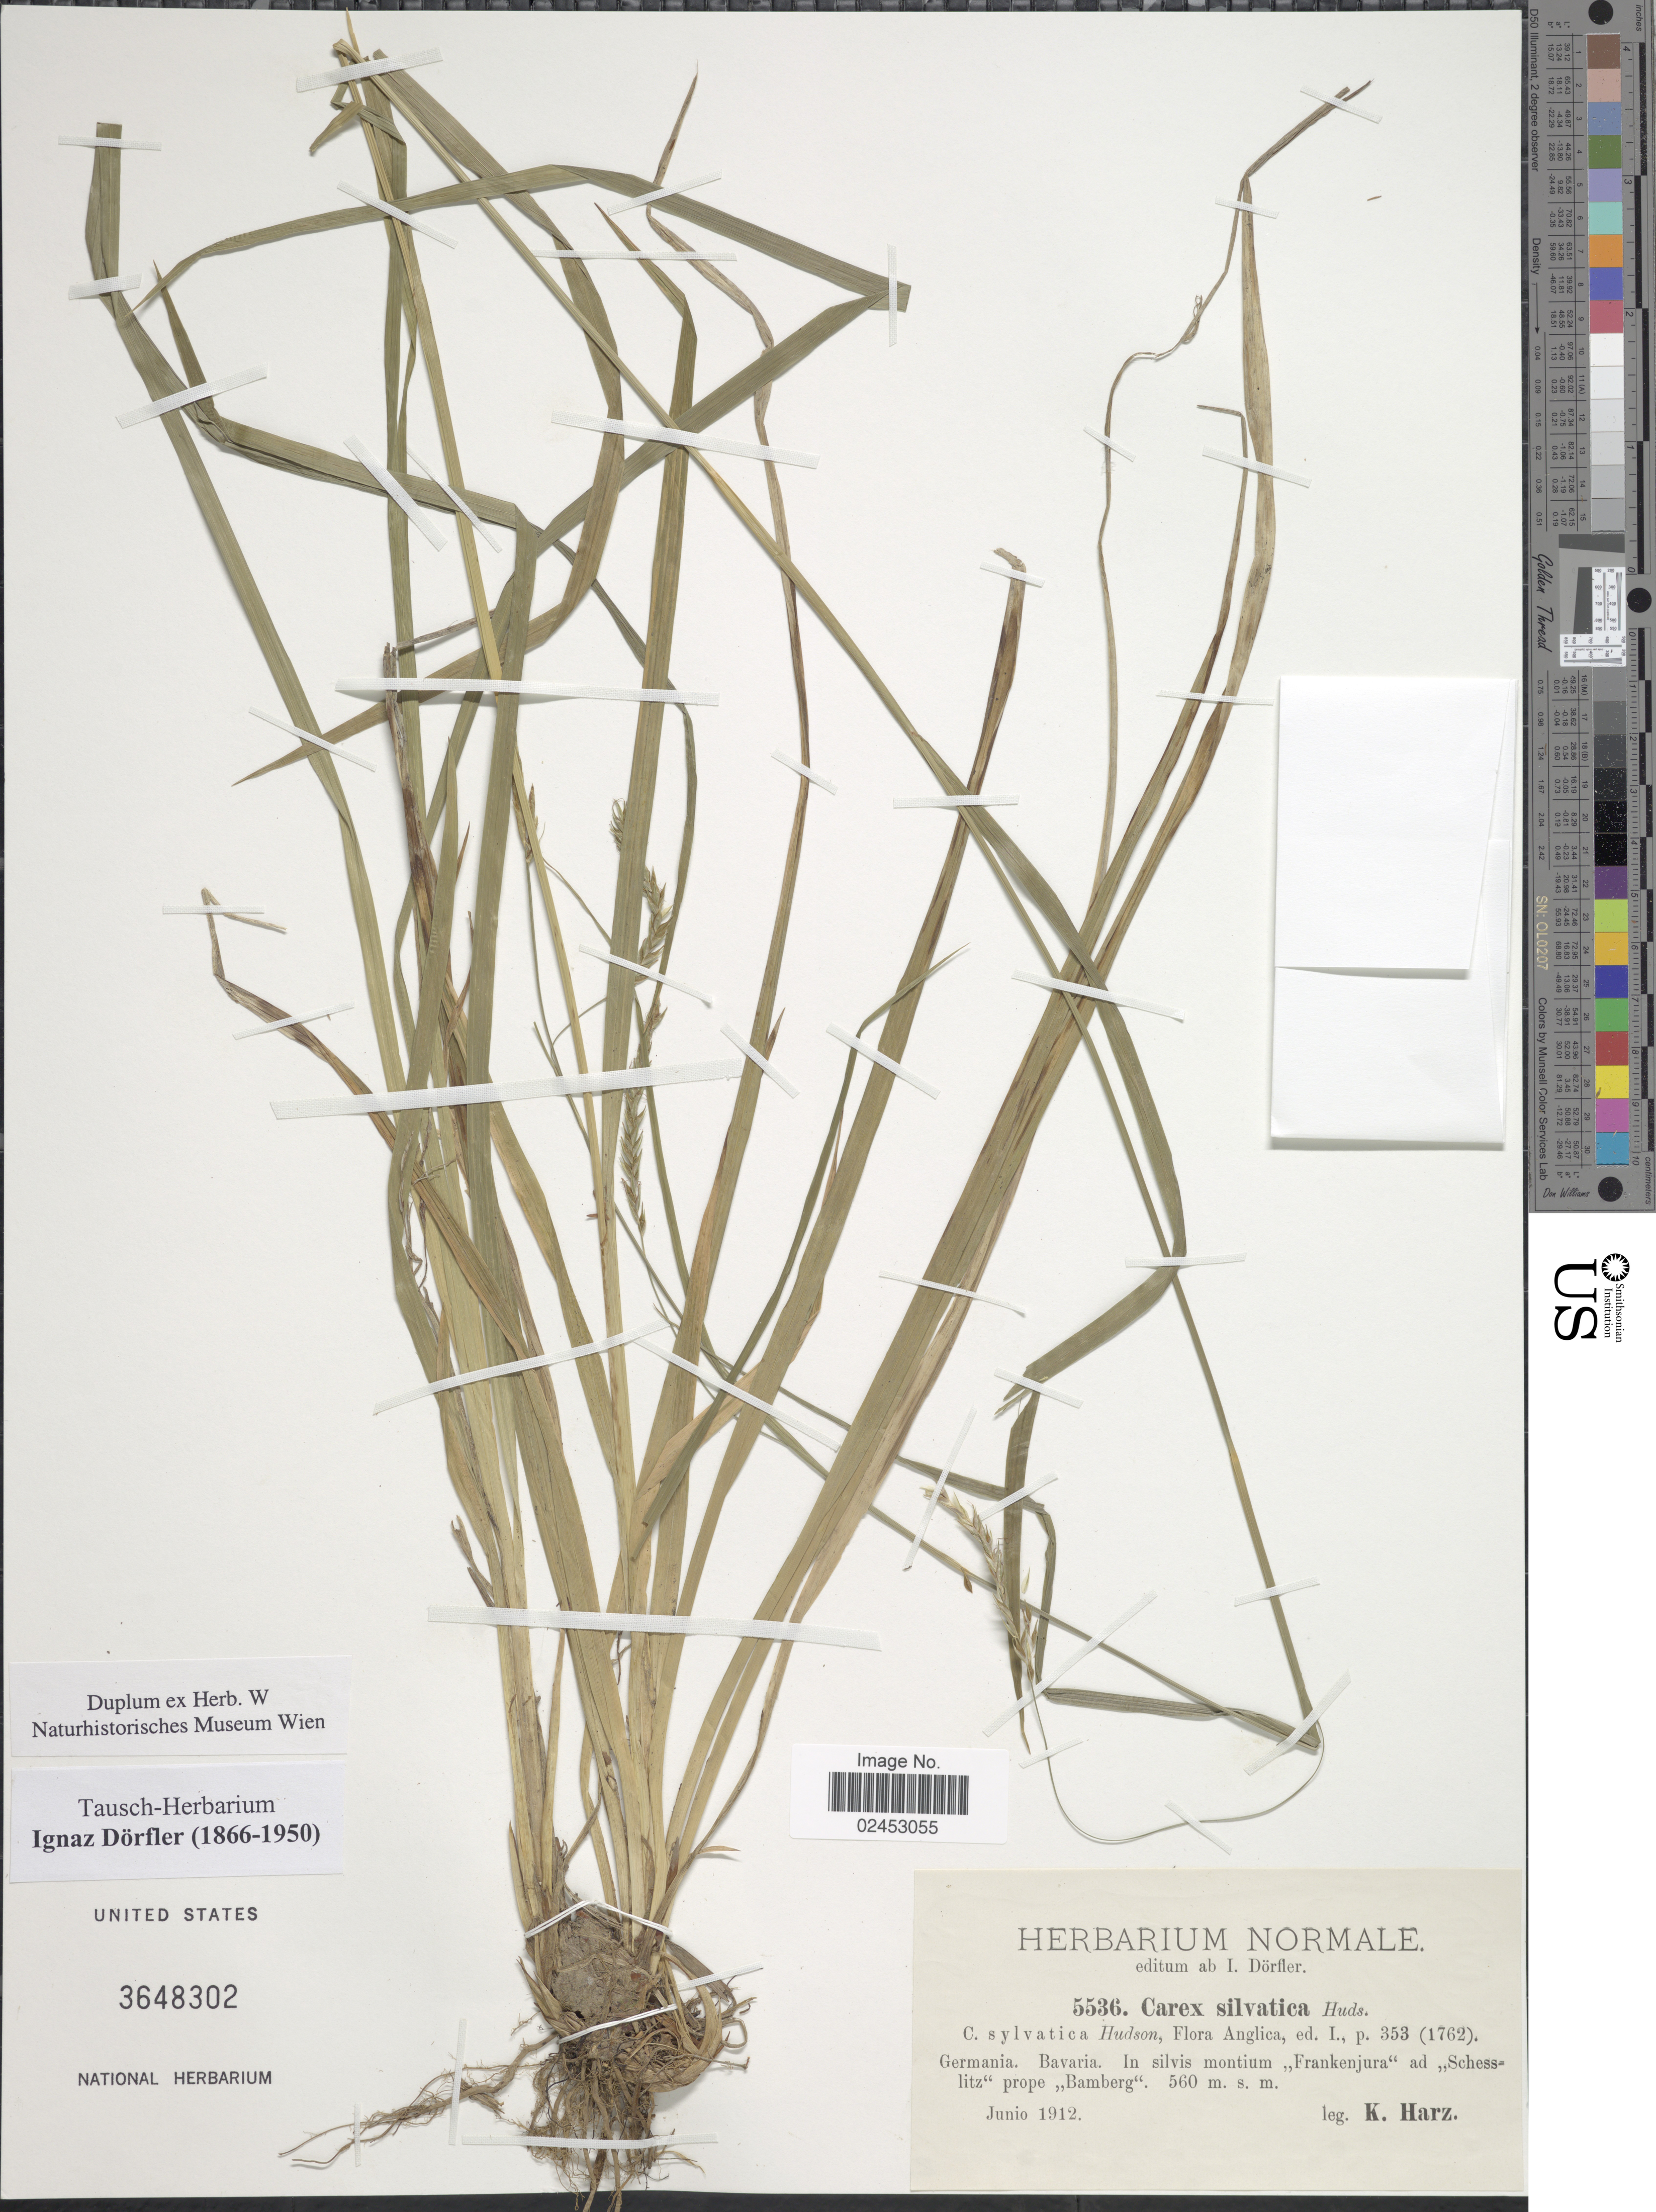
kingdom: Plantae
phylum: Tracheophyta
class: Liliopsida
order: Poales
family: Cyperaceae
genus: Carex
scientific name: Carex sylvatica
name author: Huds.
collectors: K. Harz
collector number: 5536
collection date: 1912-06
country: Germany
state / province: Bayern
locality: Bavaria, in silvis montium "Frankenjura" ad "Schesslitz"prope, "Bamberg".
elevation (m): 560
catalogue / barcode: US 3648302